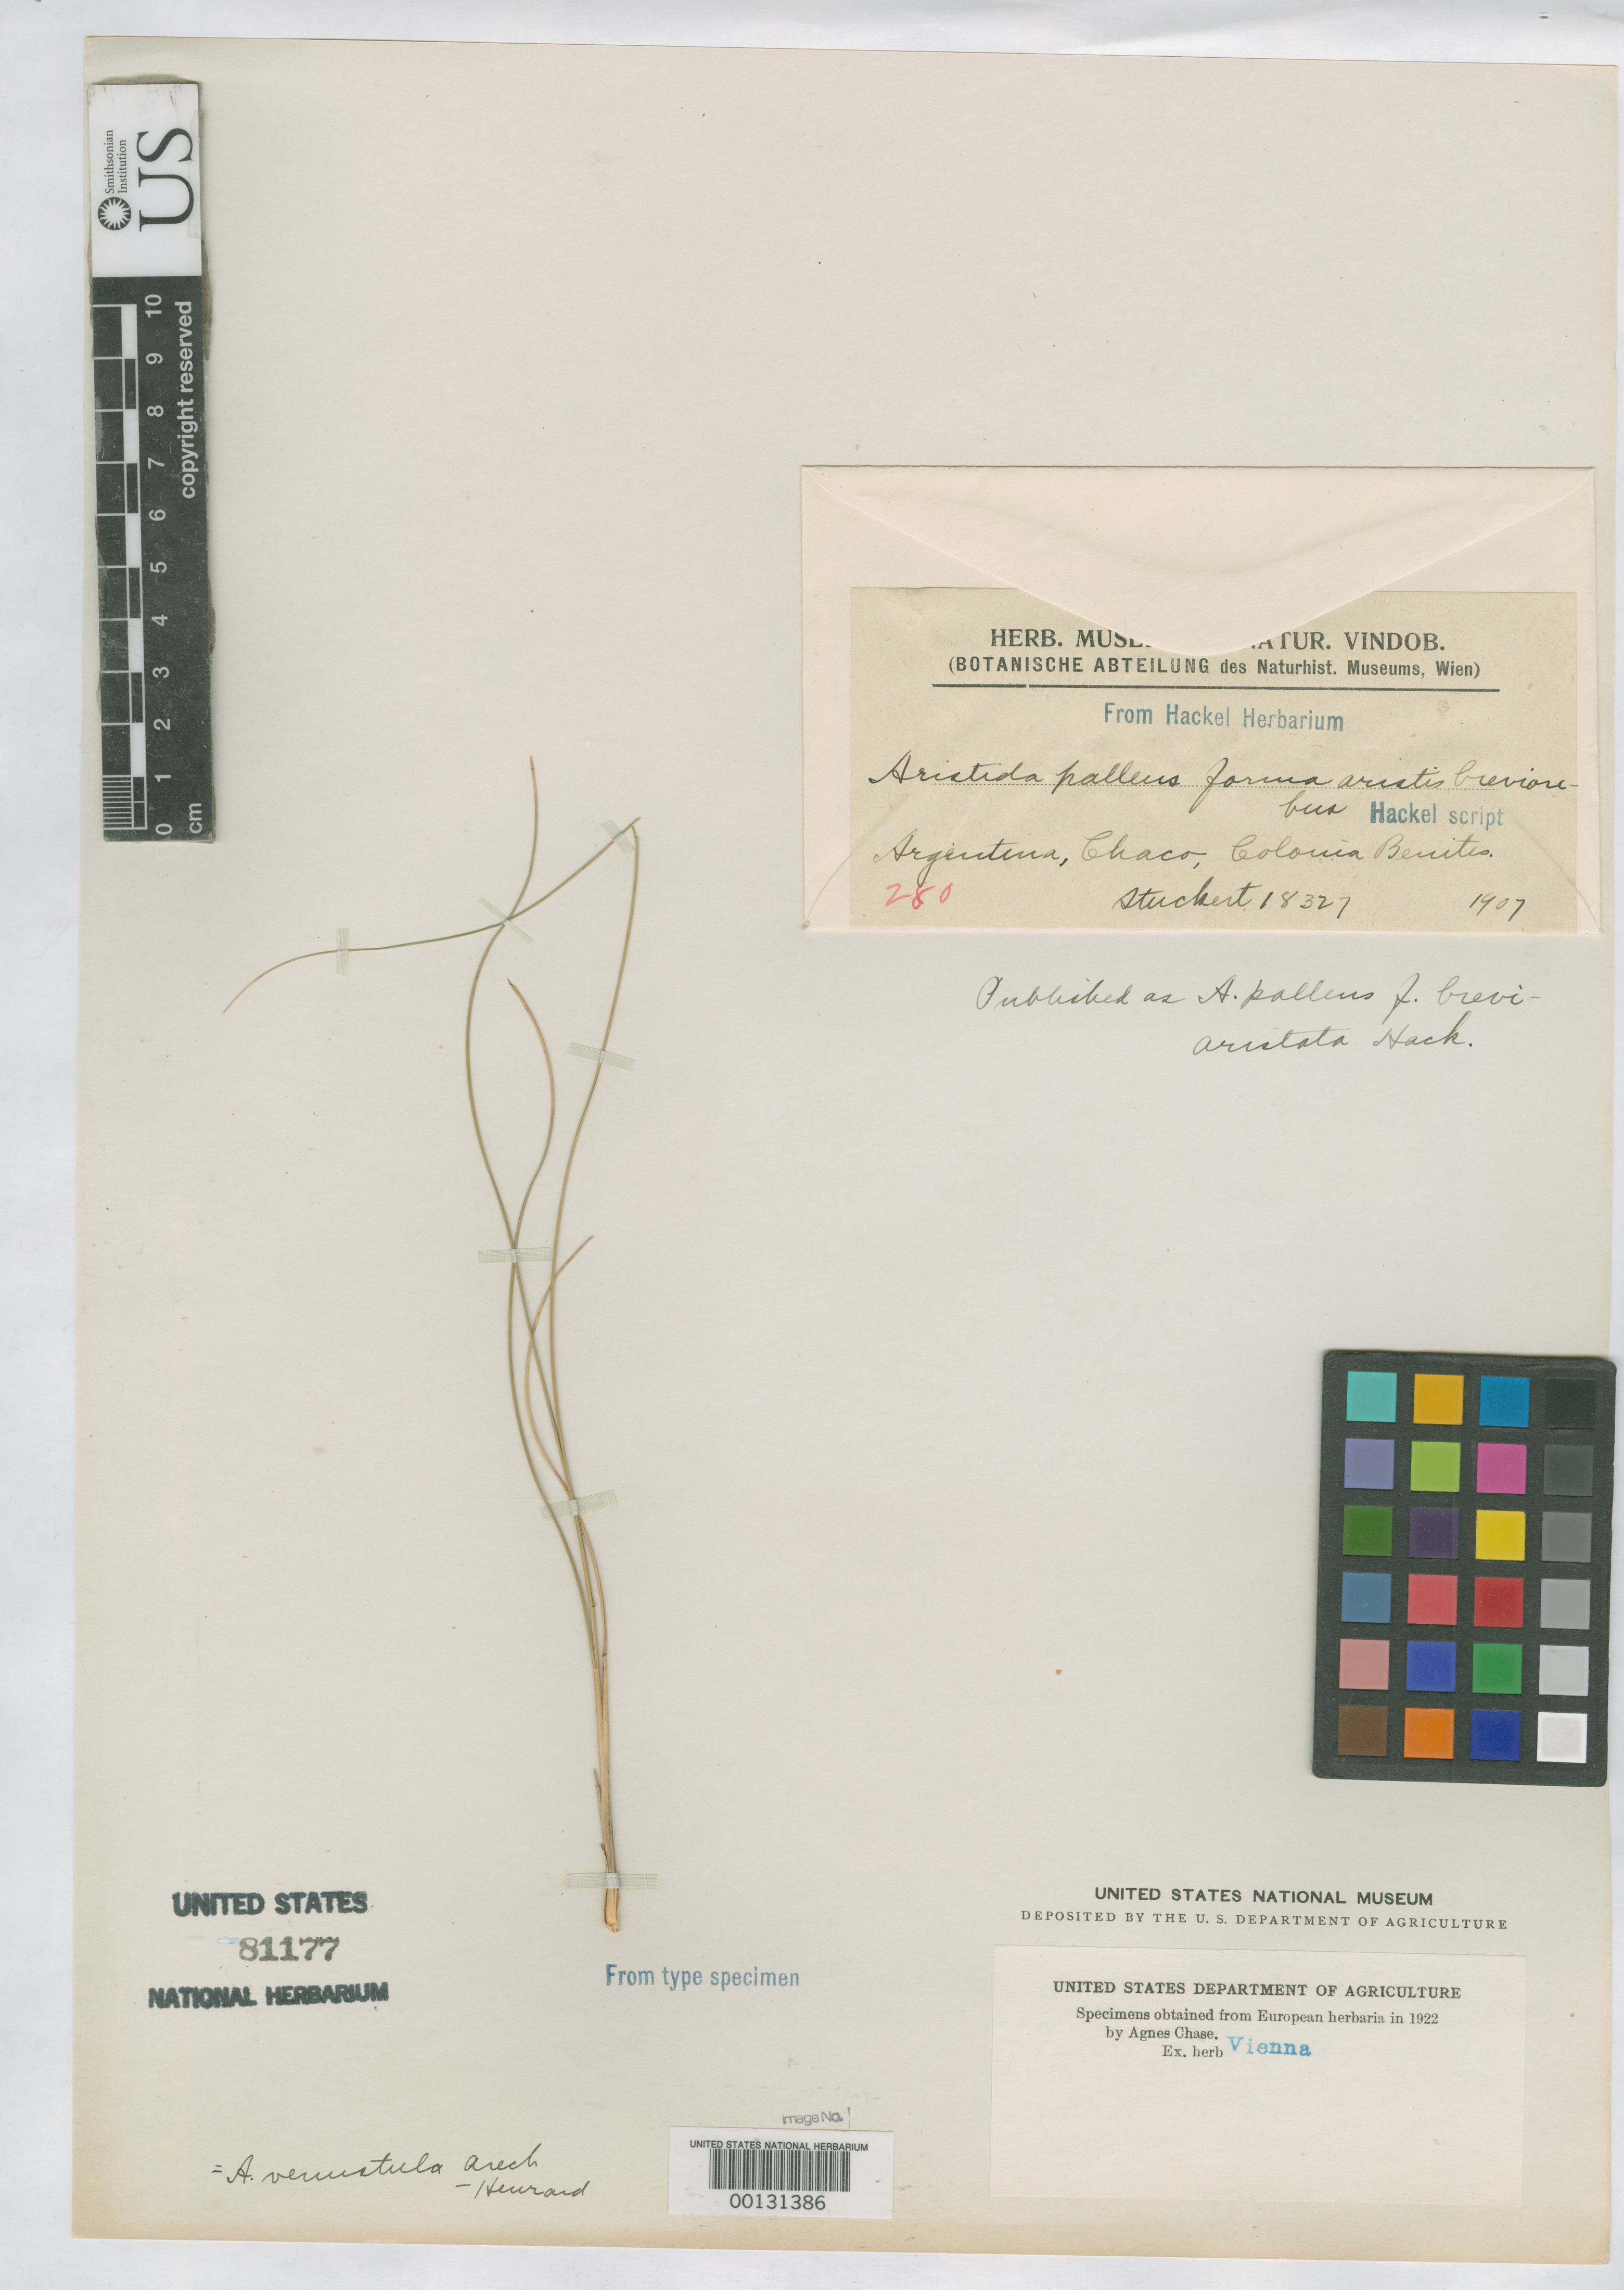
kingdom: Plantae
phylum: Tracheophyta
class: Liliopsida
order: Poales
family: Poaceae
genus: Aristida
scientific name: Aristida pallens f. brevi-aristata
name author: Hack. in Stuck.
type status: Type Fragment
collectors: T. Stuckert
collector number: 18327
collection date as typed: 1907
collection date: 1907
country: Argentina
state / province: Chaco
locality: Benites.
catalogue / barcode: US 81177